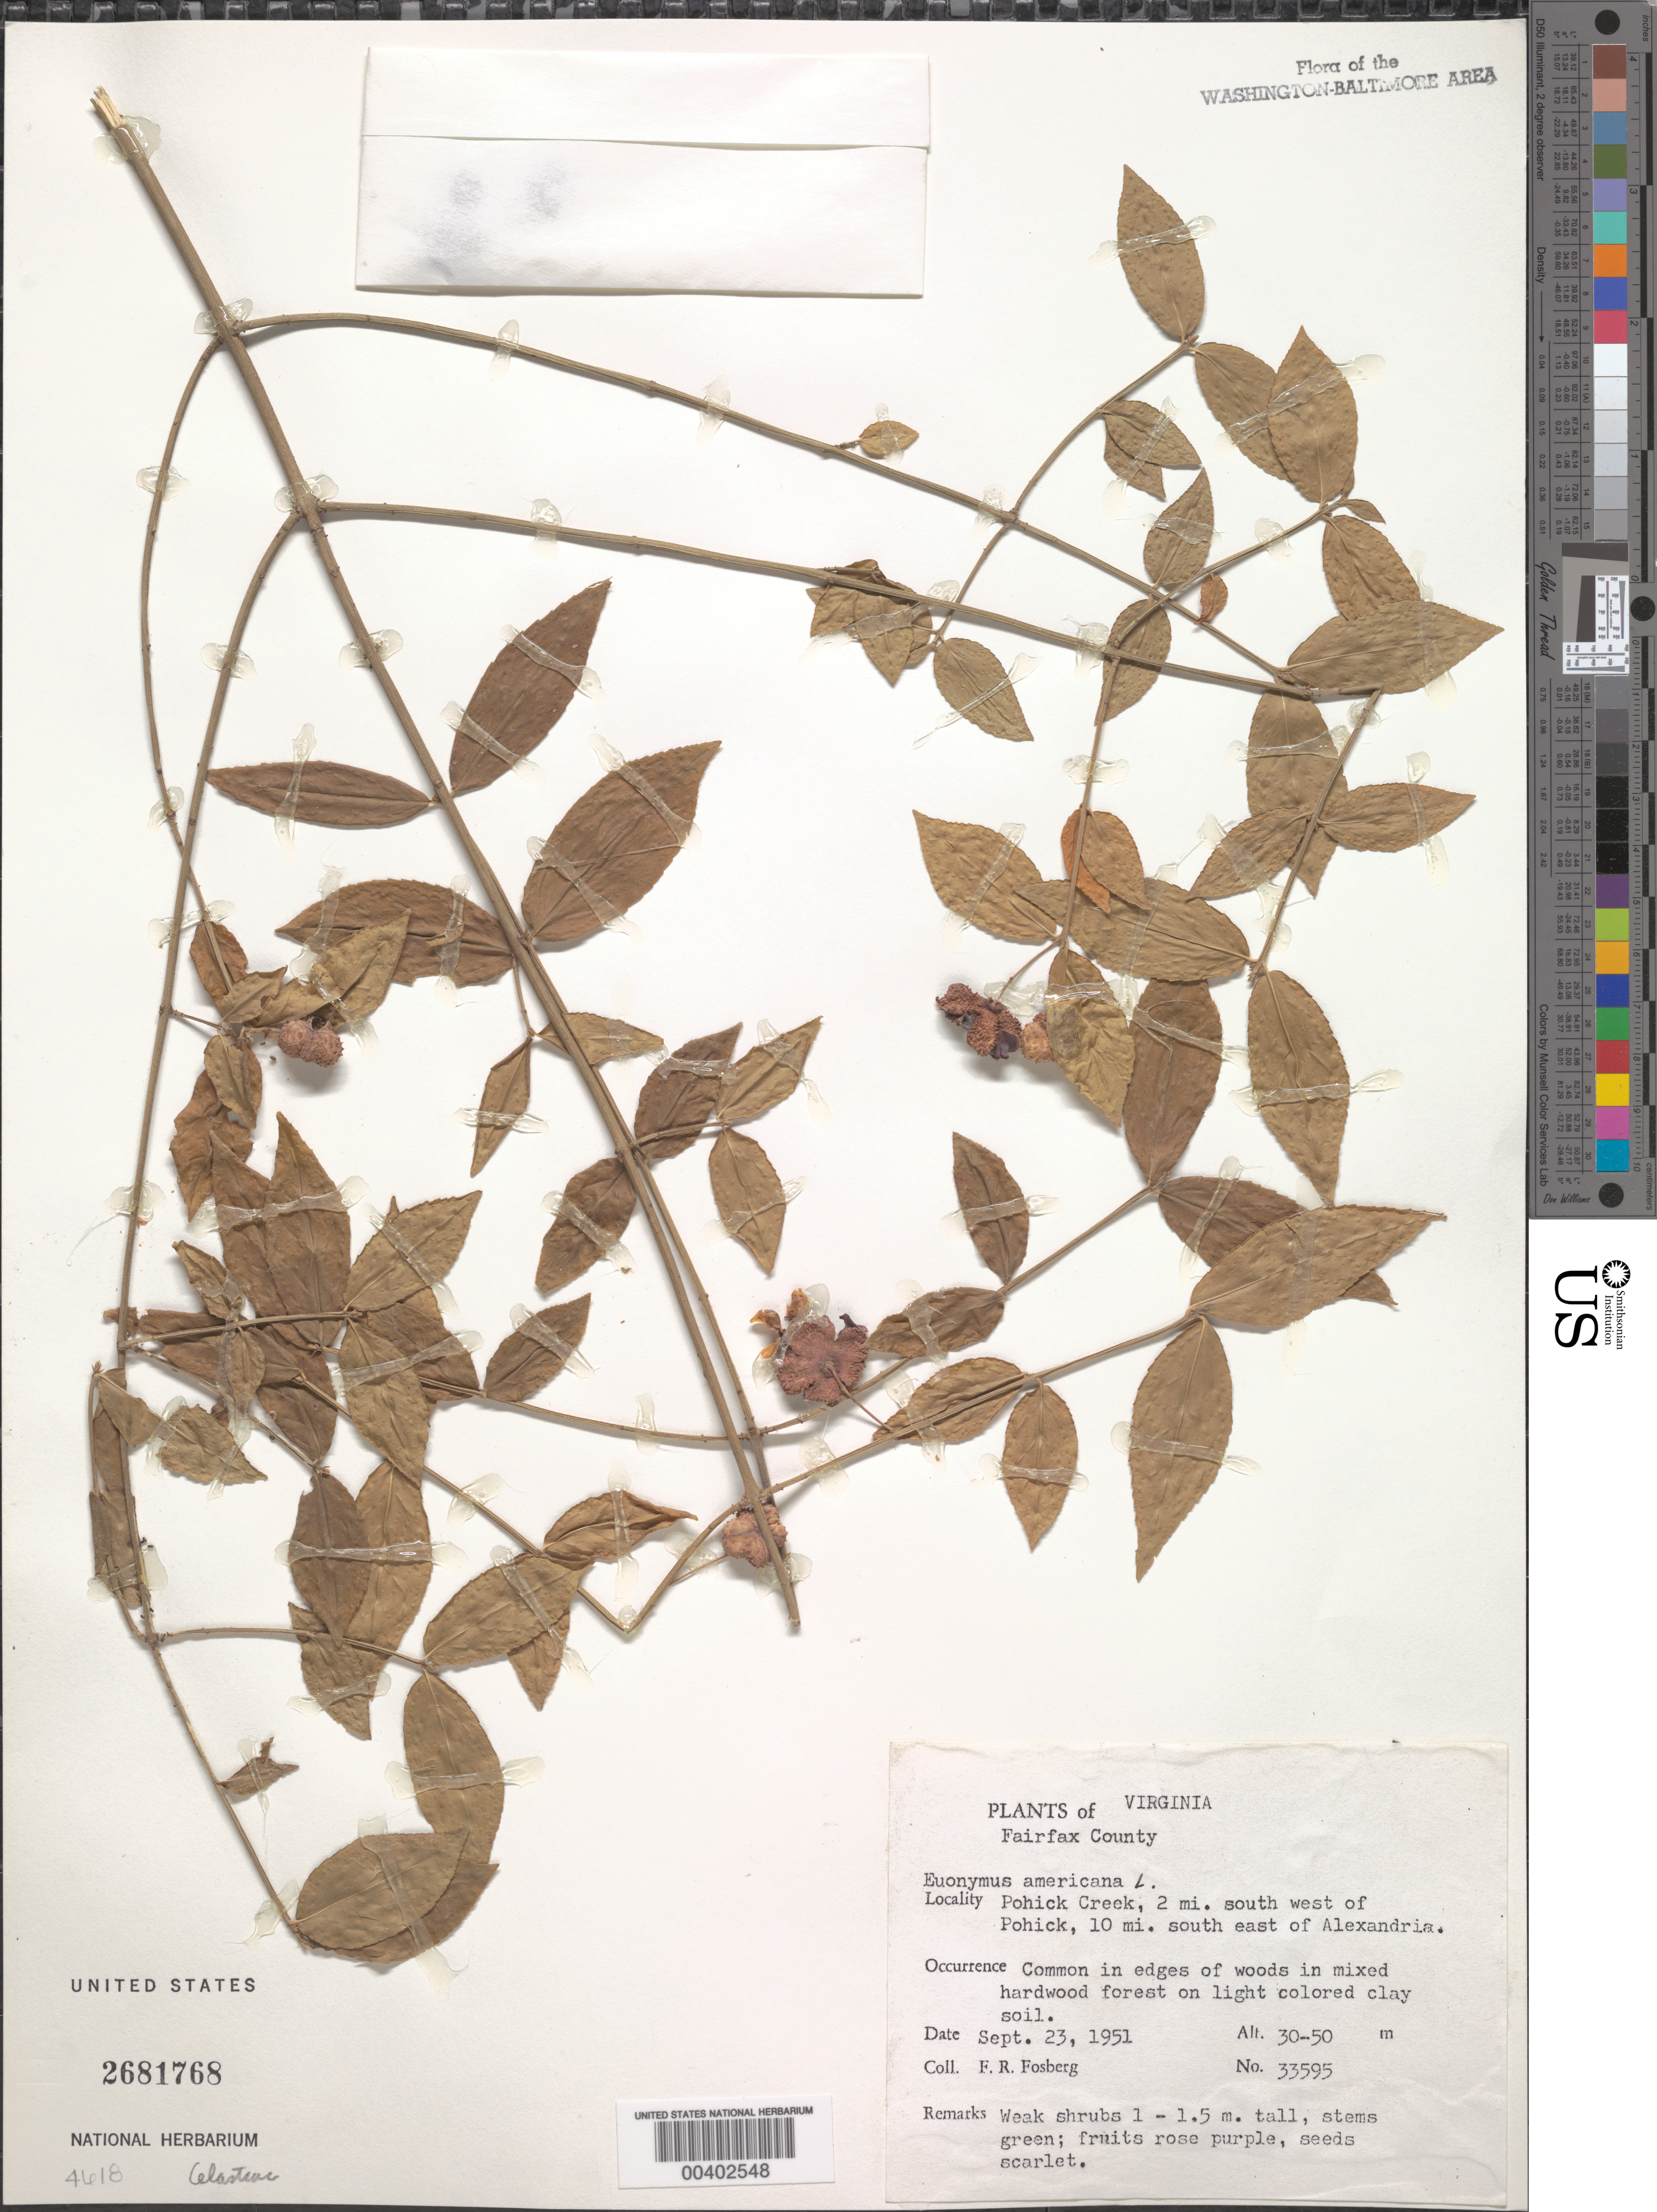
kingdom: Plantae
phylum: Tracheophyta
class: Magnoliopsida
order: Celastrales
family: Celastraceae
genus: Euonymus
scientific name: Euonymus americanus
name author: L.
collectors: F. R. Fosberg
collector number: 33595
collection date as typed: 23 Sep 1951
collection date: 1951-09-23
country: United States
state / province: Virginia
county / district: Fairfax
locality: Pohick Creek, southwest of Pohick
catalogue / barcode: US 2681768